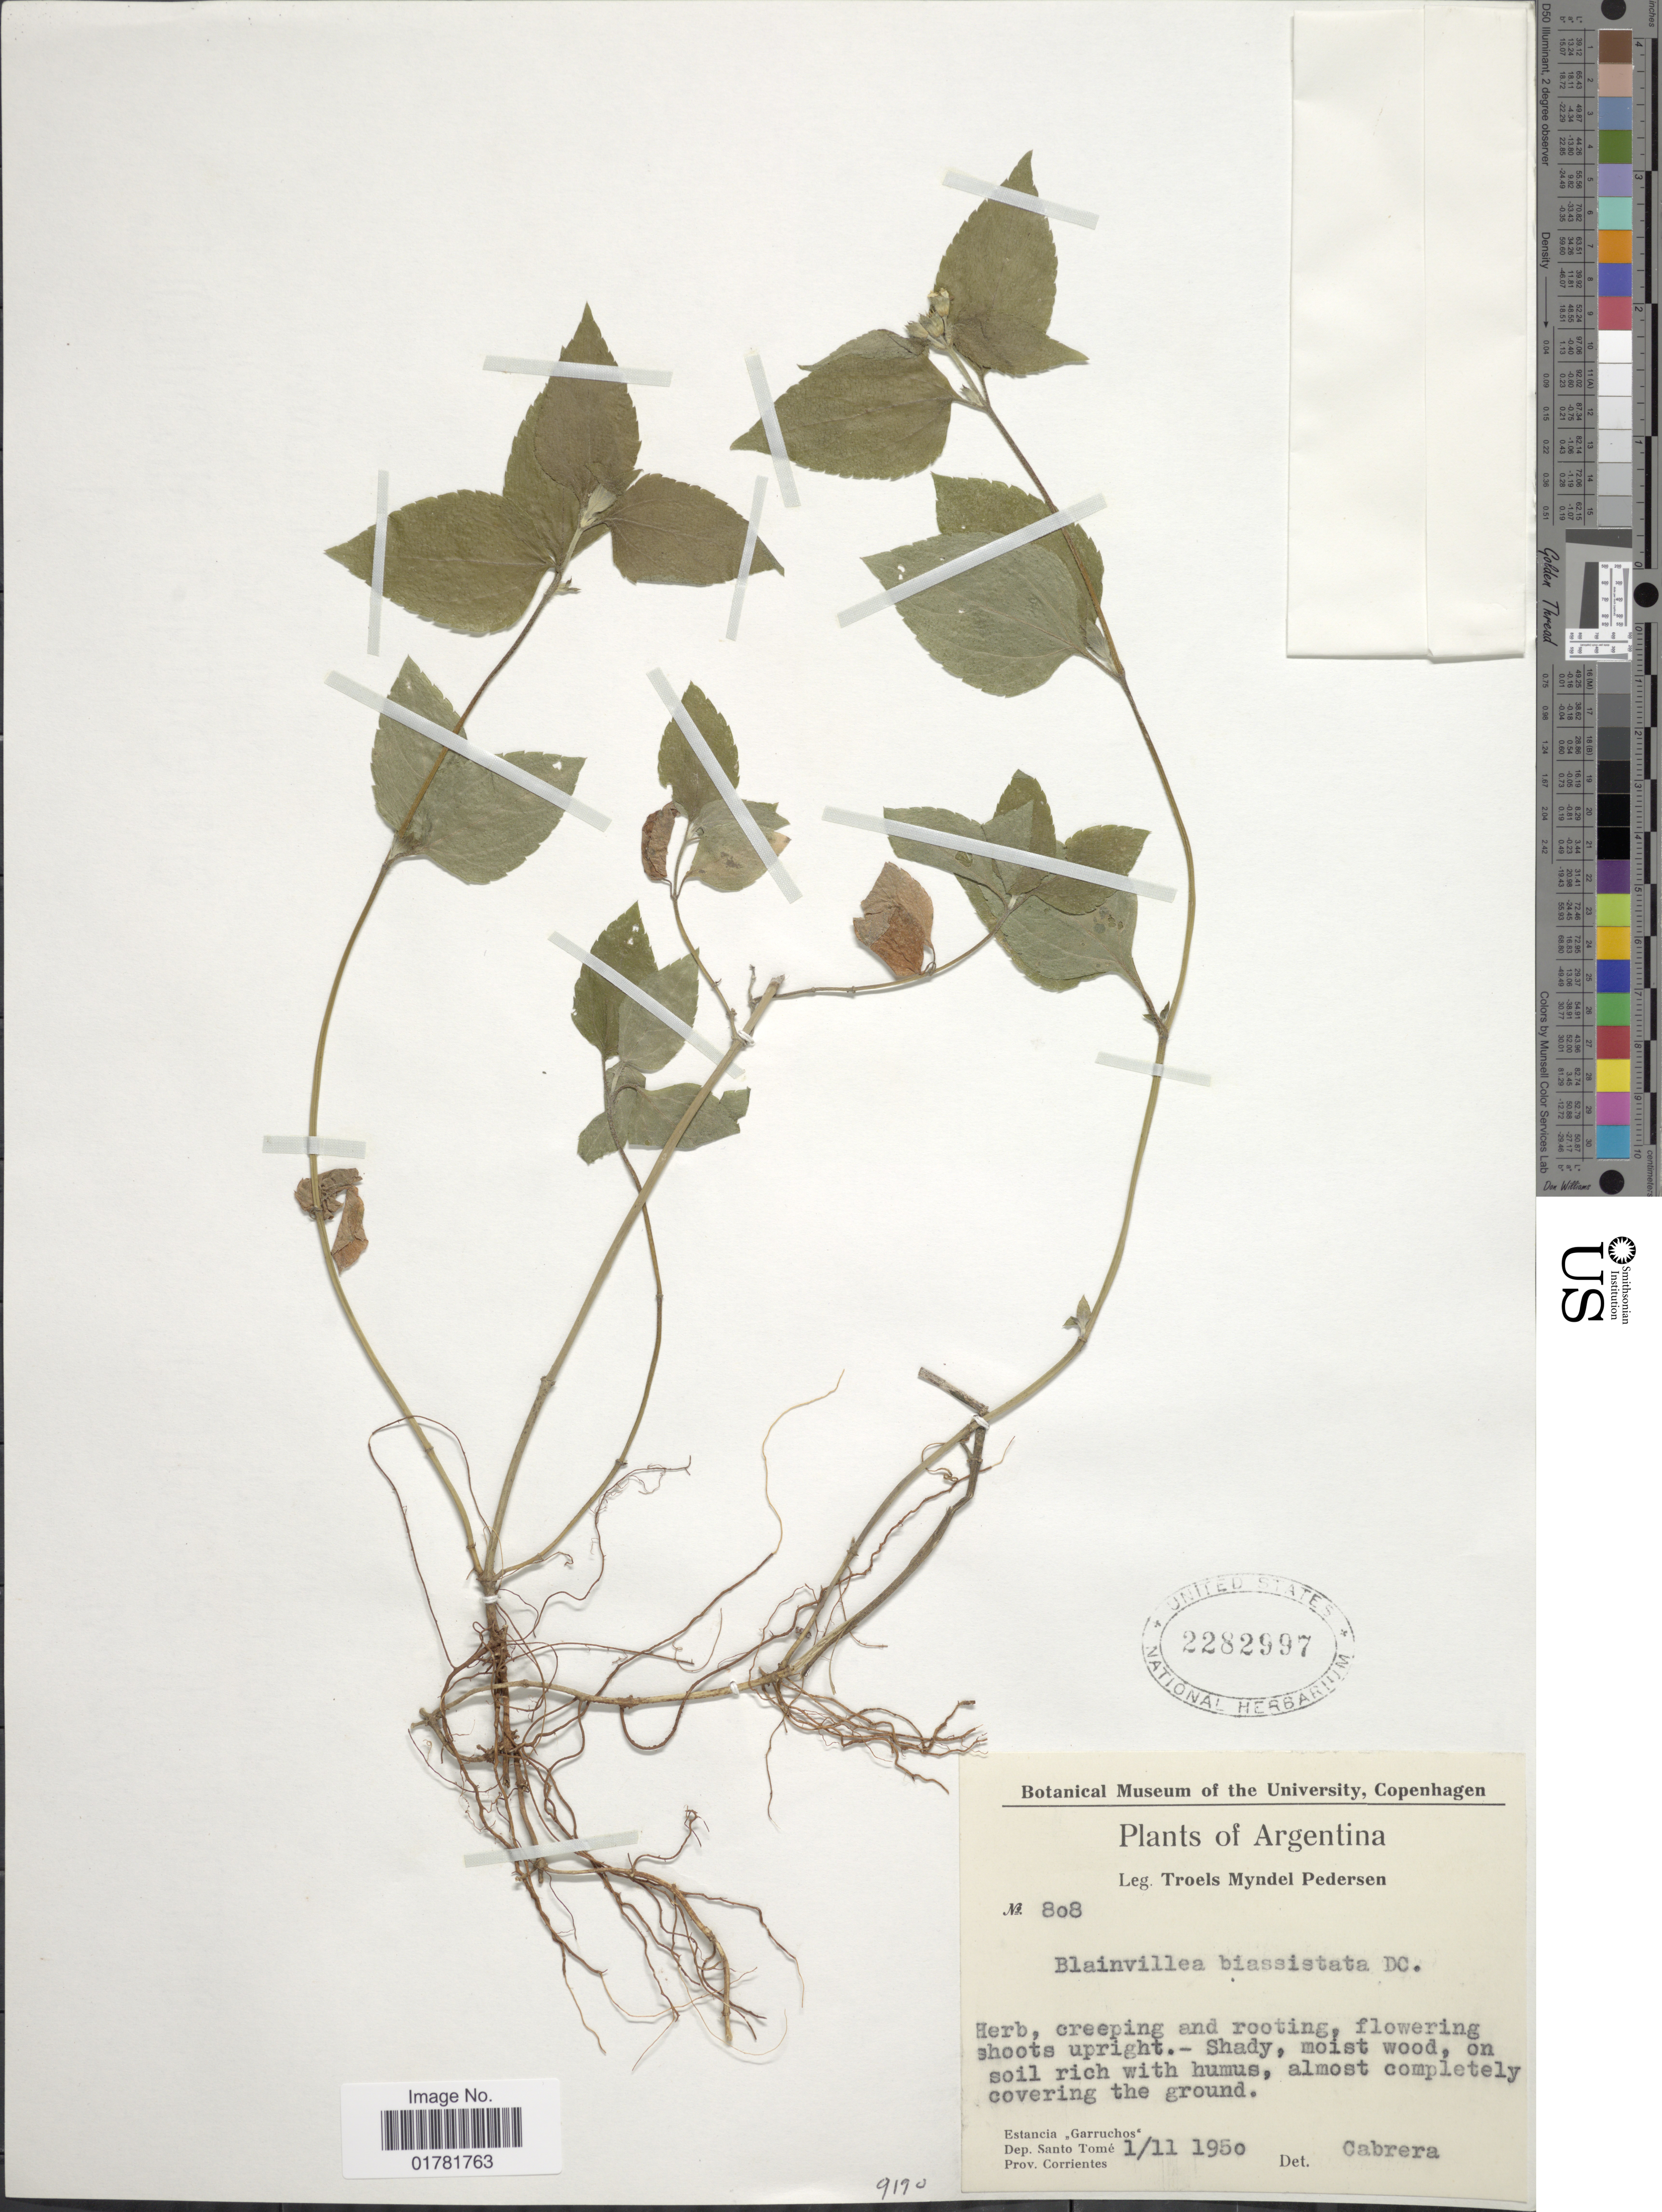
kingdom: Plantae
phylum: Tracheophyta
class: Magnoliopsida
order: Asterales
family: Asteraceae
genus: Calyptocarpus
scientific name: Calyptocarpus baristatus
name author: (DC.) H. Rob.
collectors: T. Pederson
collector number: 808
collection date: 1950-11-01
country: Argentina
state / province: Corrientes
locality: Estancia ,,Garruchos' , Dep Santo Tomé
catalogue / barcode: US 2282997